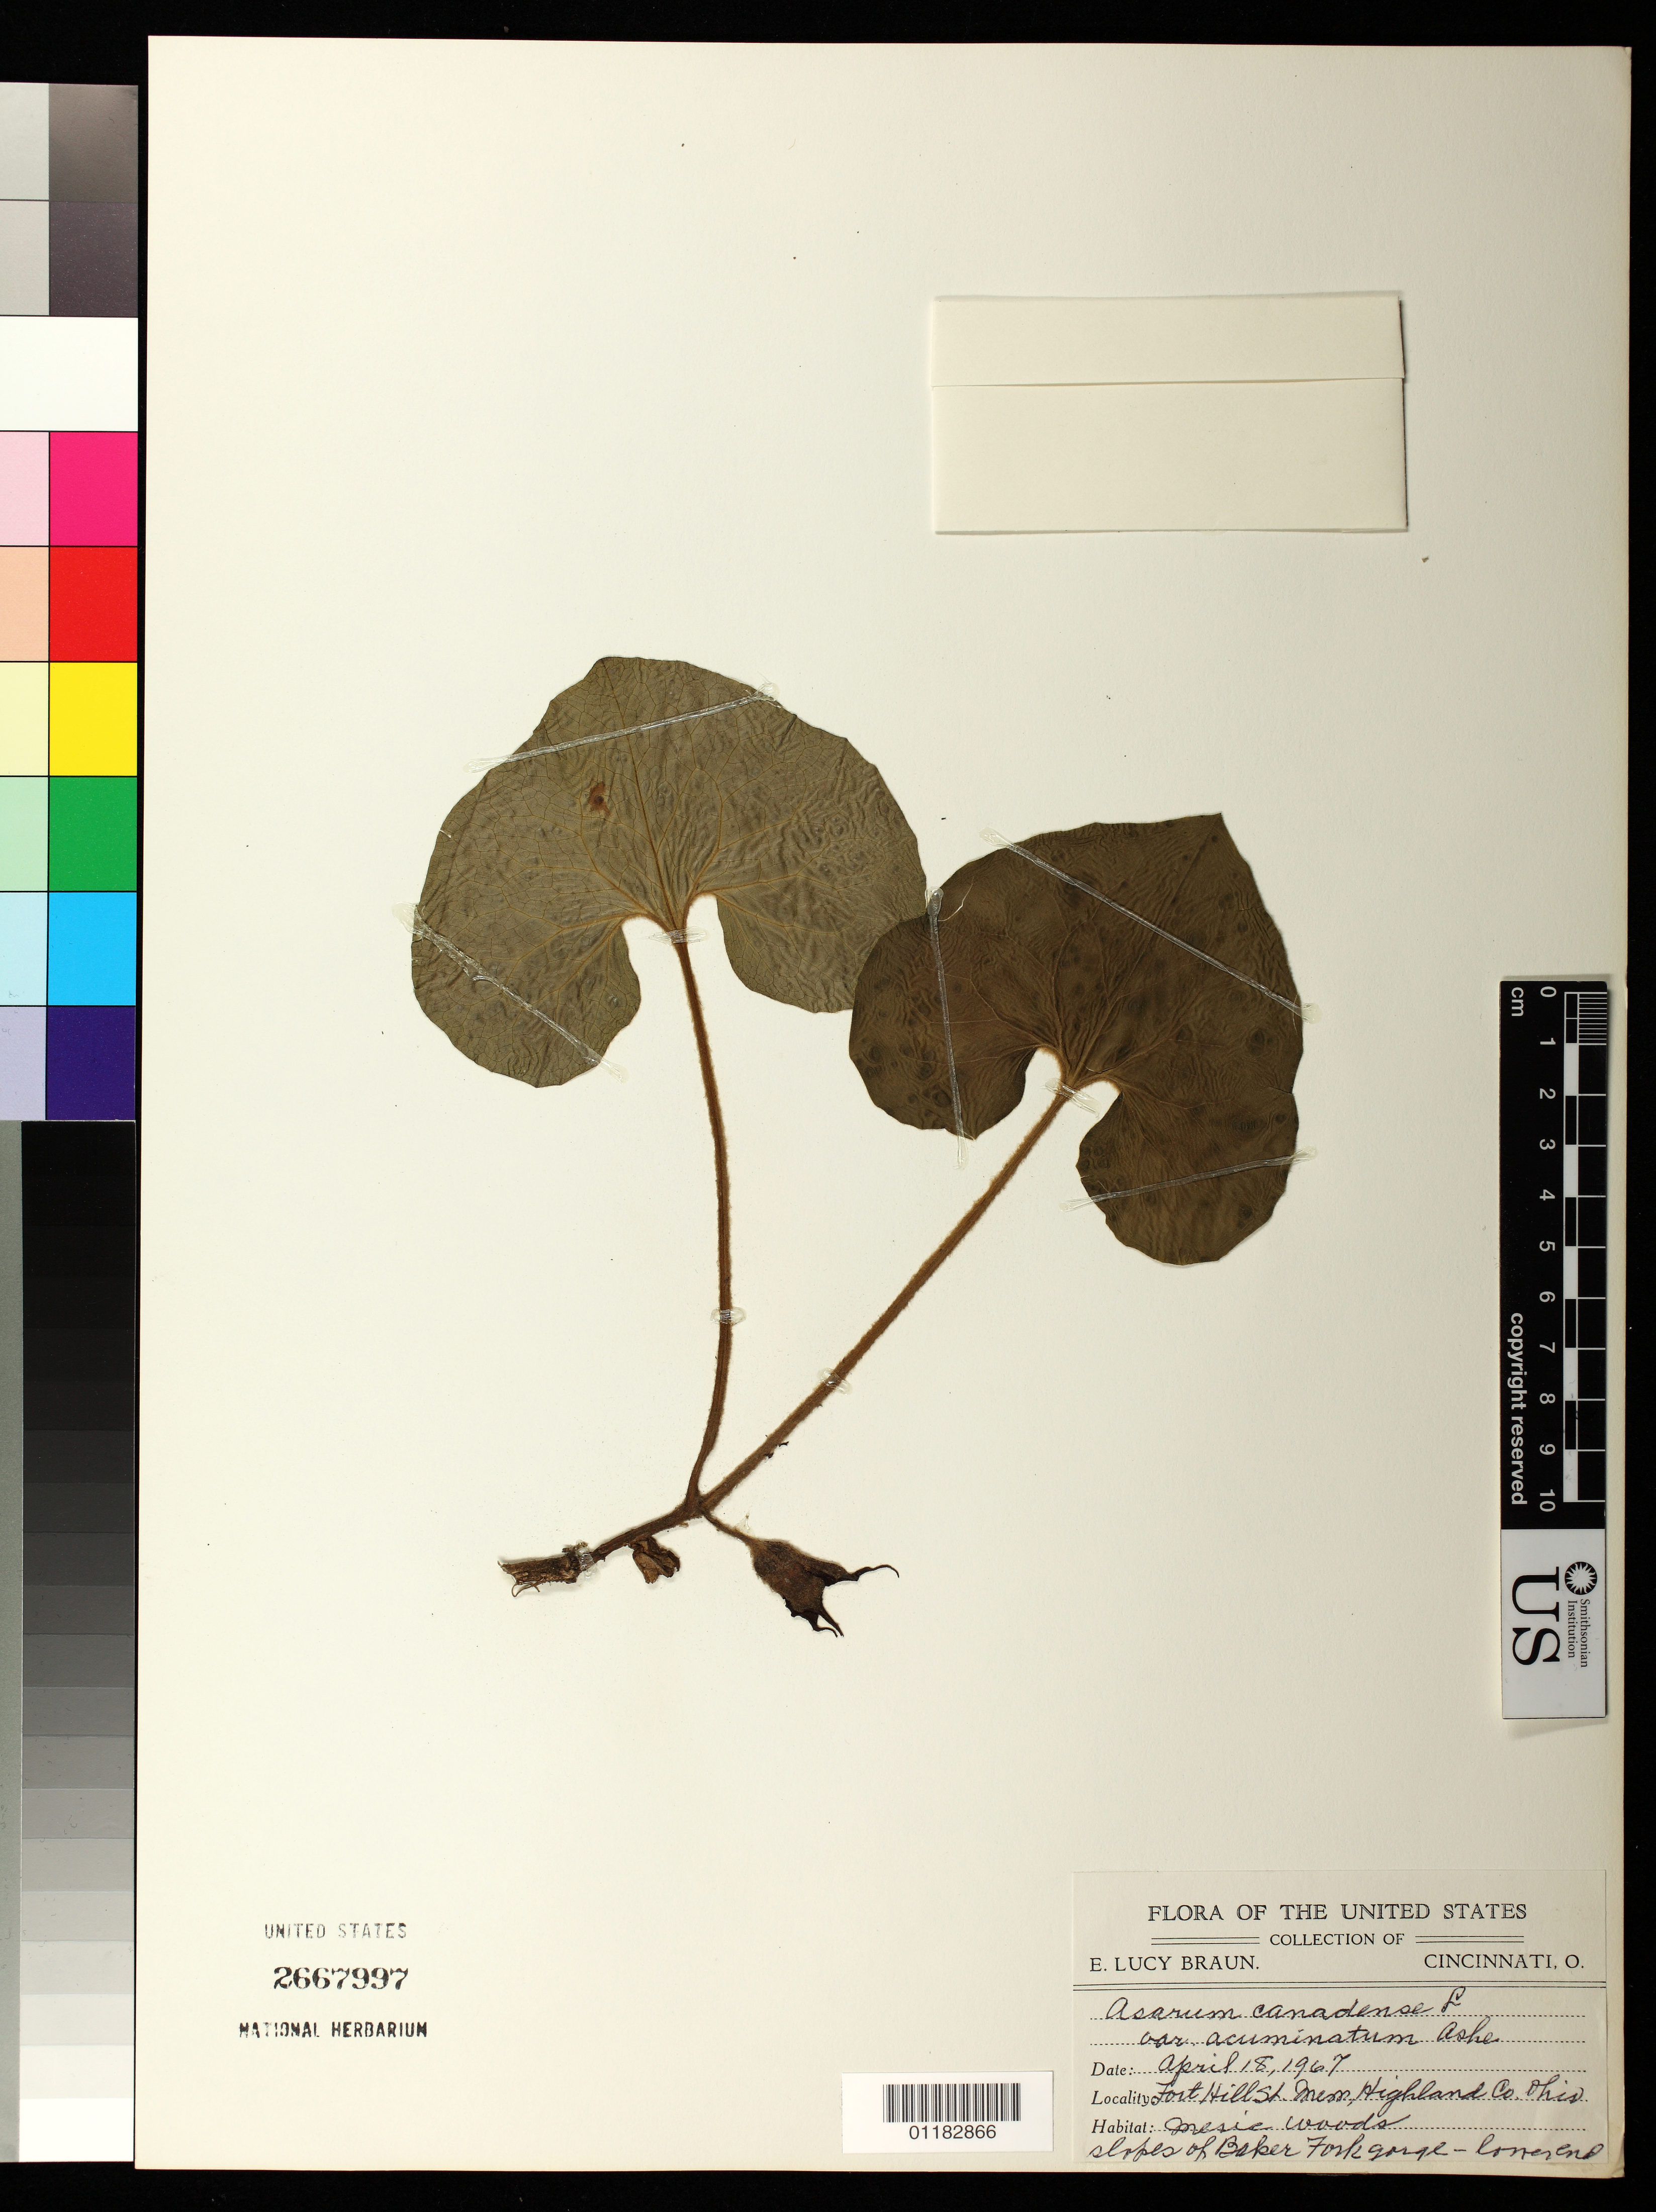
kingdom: Plantae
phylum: Tracheophyta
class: Magnoliopsida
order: Piperales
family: Aristolochiaceae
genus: Asarum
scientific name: Asarum canadense var. acuminatum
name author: Ashe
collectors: E. L. Braun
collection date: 1967-04-18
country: United States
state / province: Ohio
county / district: Highland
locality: Fort Hill St. Mem. [Fort Hill State Memorial], Highland County.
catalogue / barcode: US 2667997